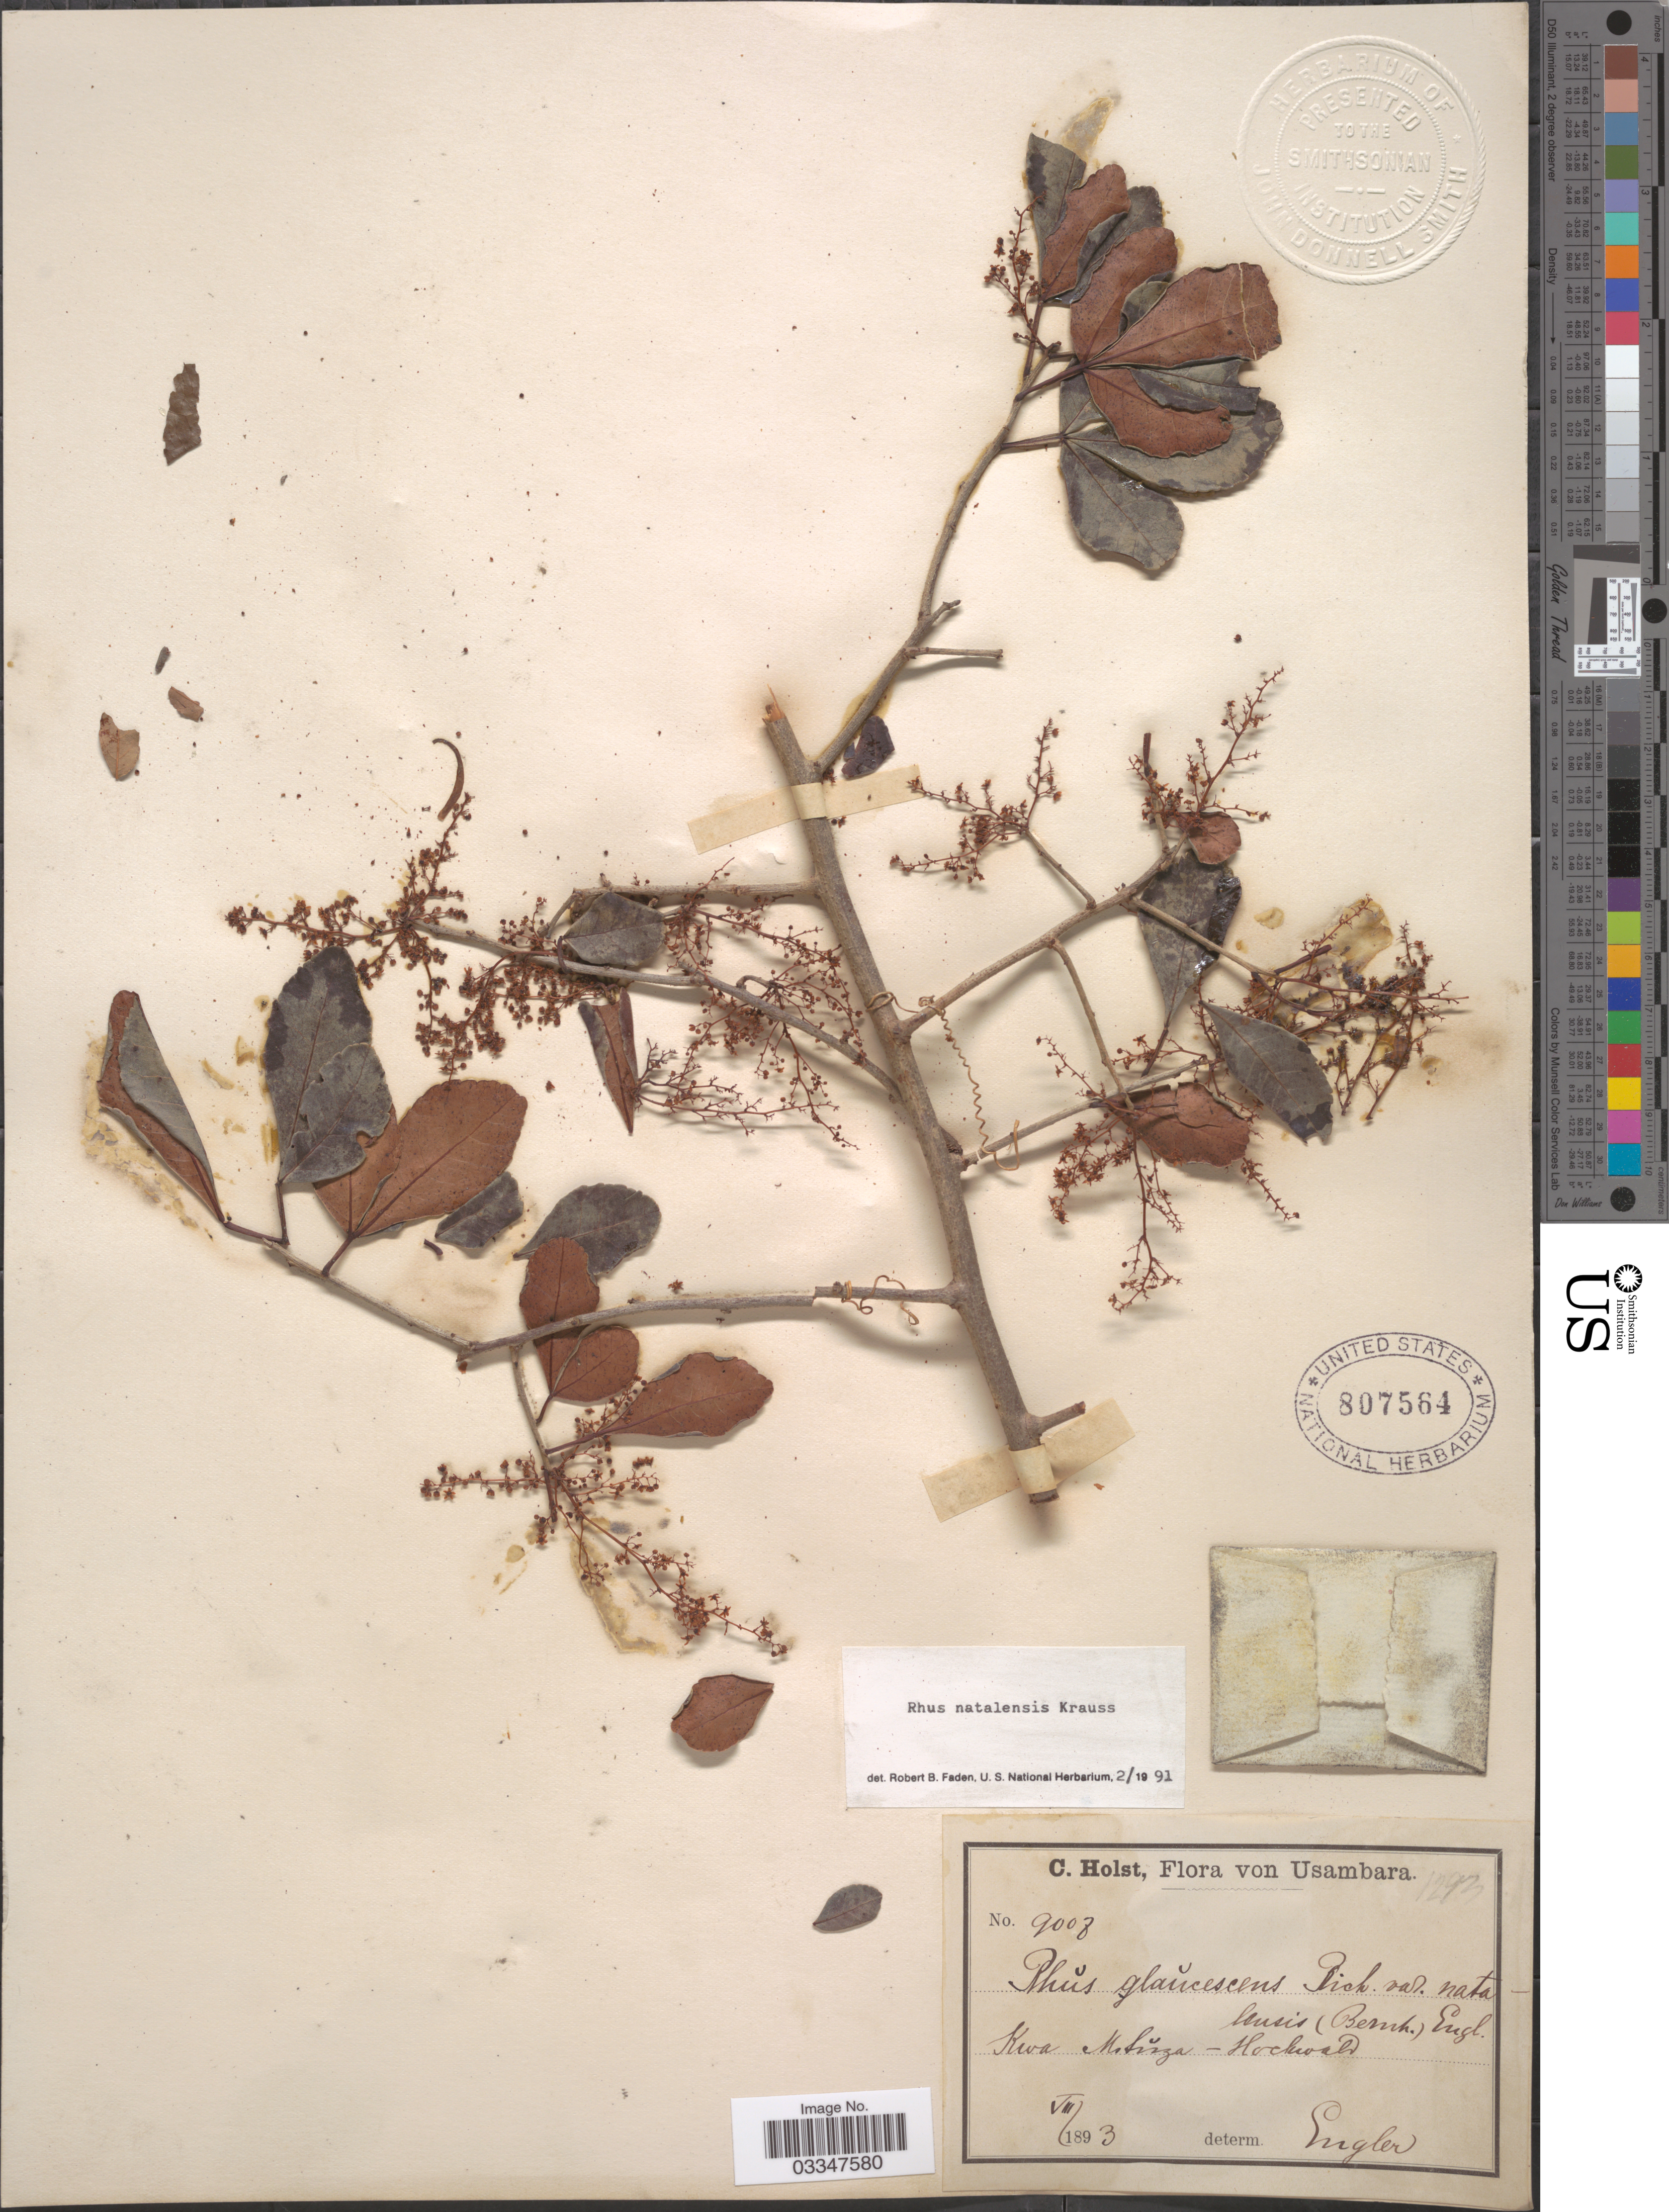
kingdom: Plantae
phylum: Tracheophyta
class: Magnoliopsida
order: Sapindales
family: Anacardiaceae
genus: Rhus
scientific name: Rhus natalensis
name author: Bernh.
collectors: C. H. Holst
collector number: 9003*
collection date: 1893-08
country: Tanzania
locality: Usambara. Kwa Mshuza- Hochwald.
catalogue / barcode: US 807564